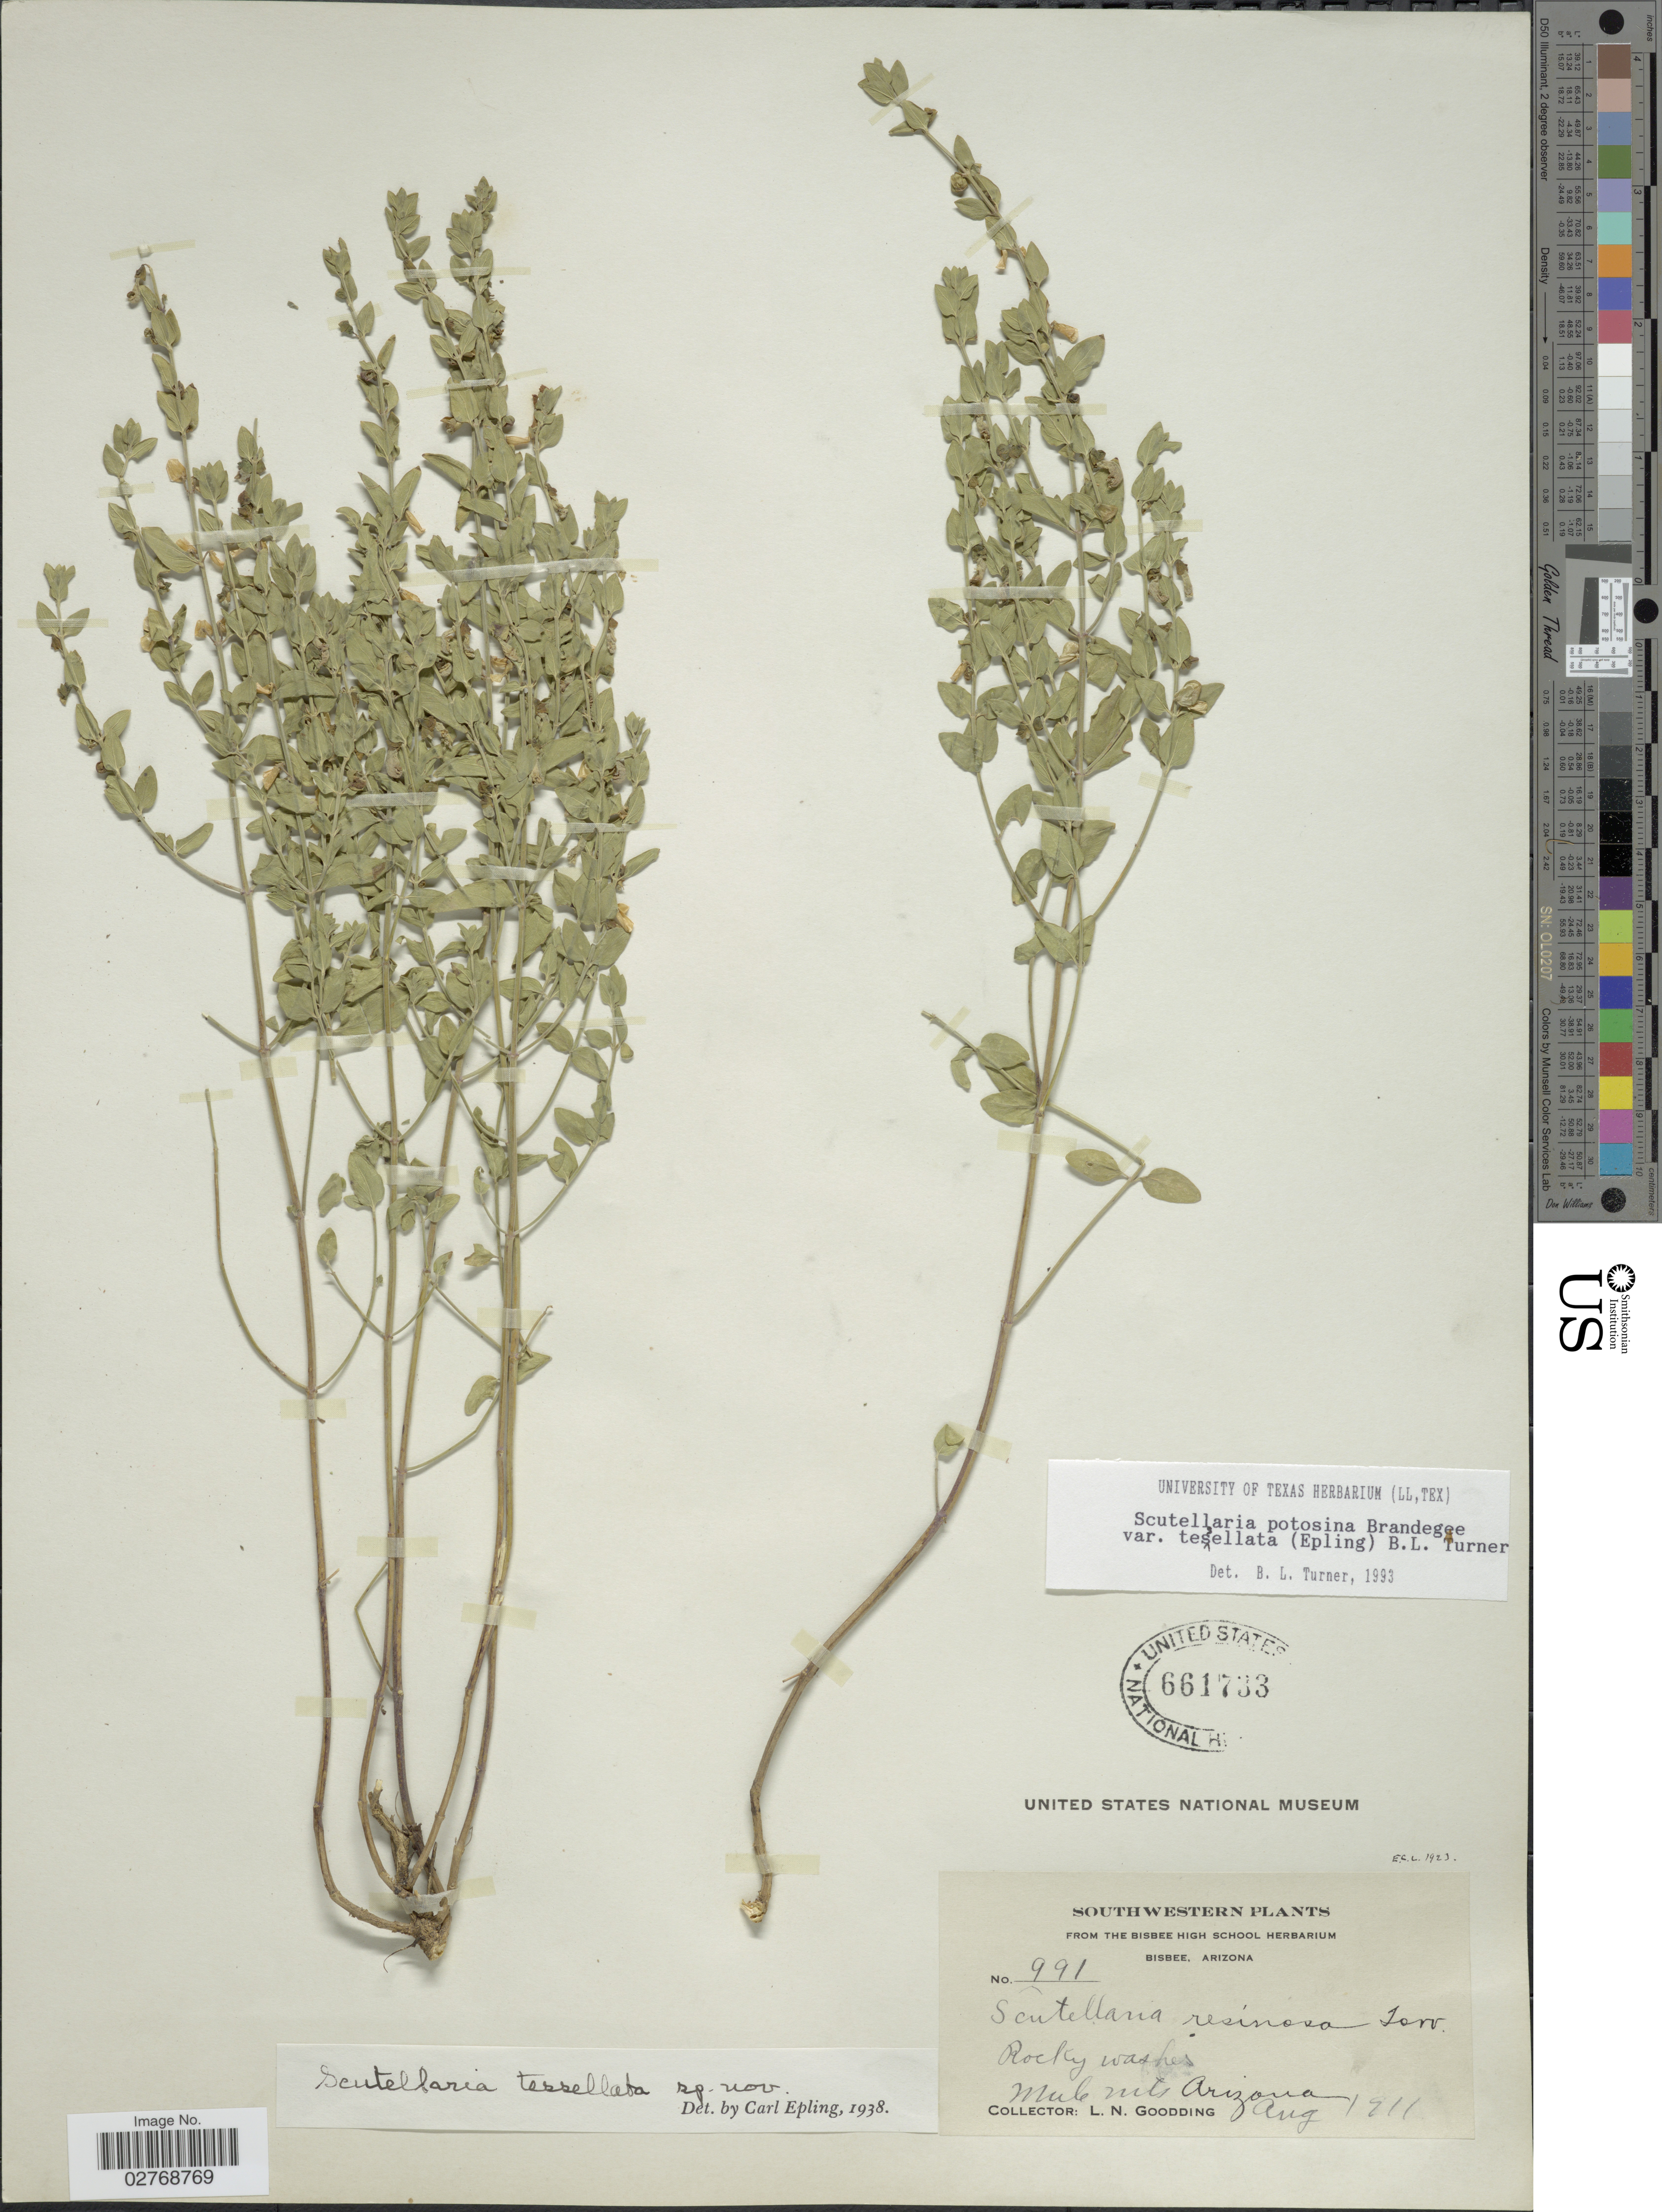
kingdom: Plantae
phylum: Tracheophyta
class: Magnoliopsida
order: Lamiales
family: Lamiaceae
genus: Scutellaria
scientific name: Scutellaria potosina var. tessellata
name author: Brandegee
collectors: L. N. Goodding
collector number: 991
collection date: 1911-08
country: United States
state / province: Arizona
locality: Southwestern. Mule Mts.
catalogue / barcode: US 661733